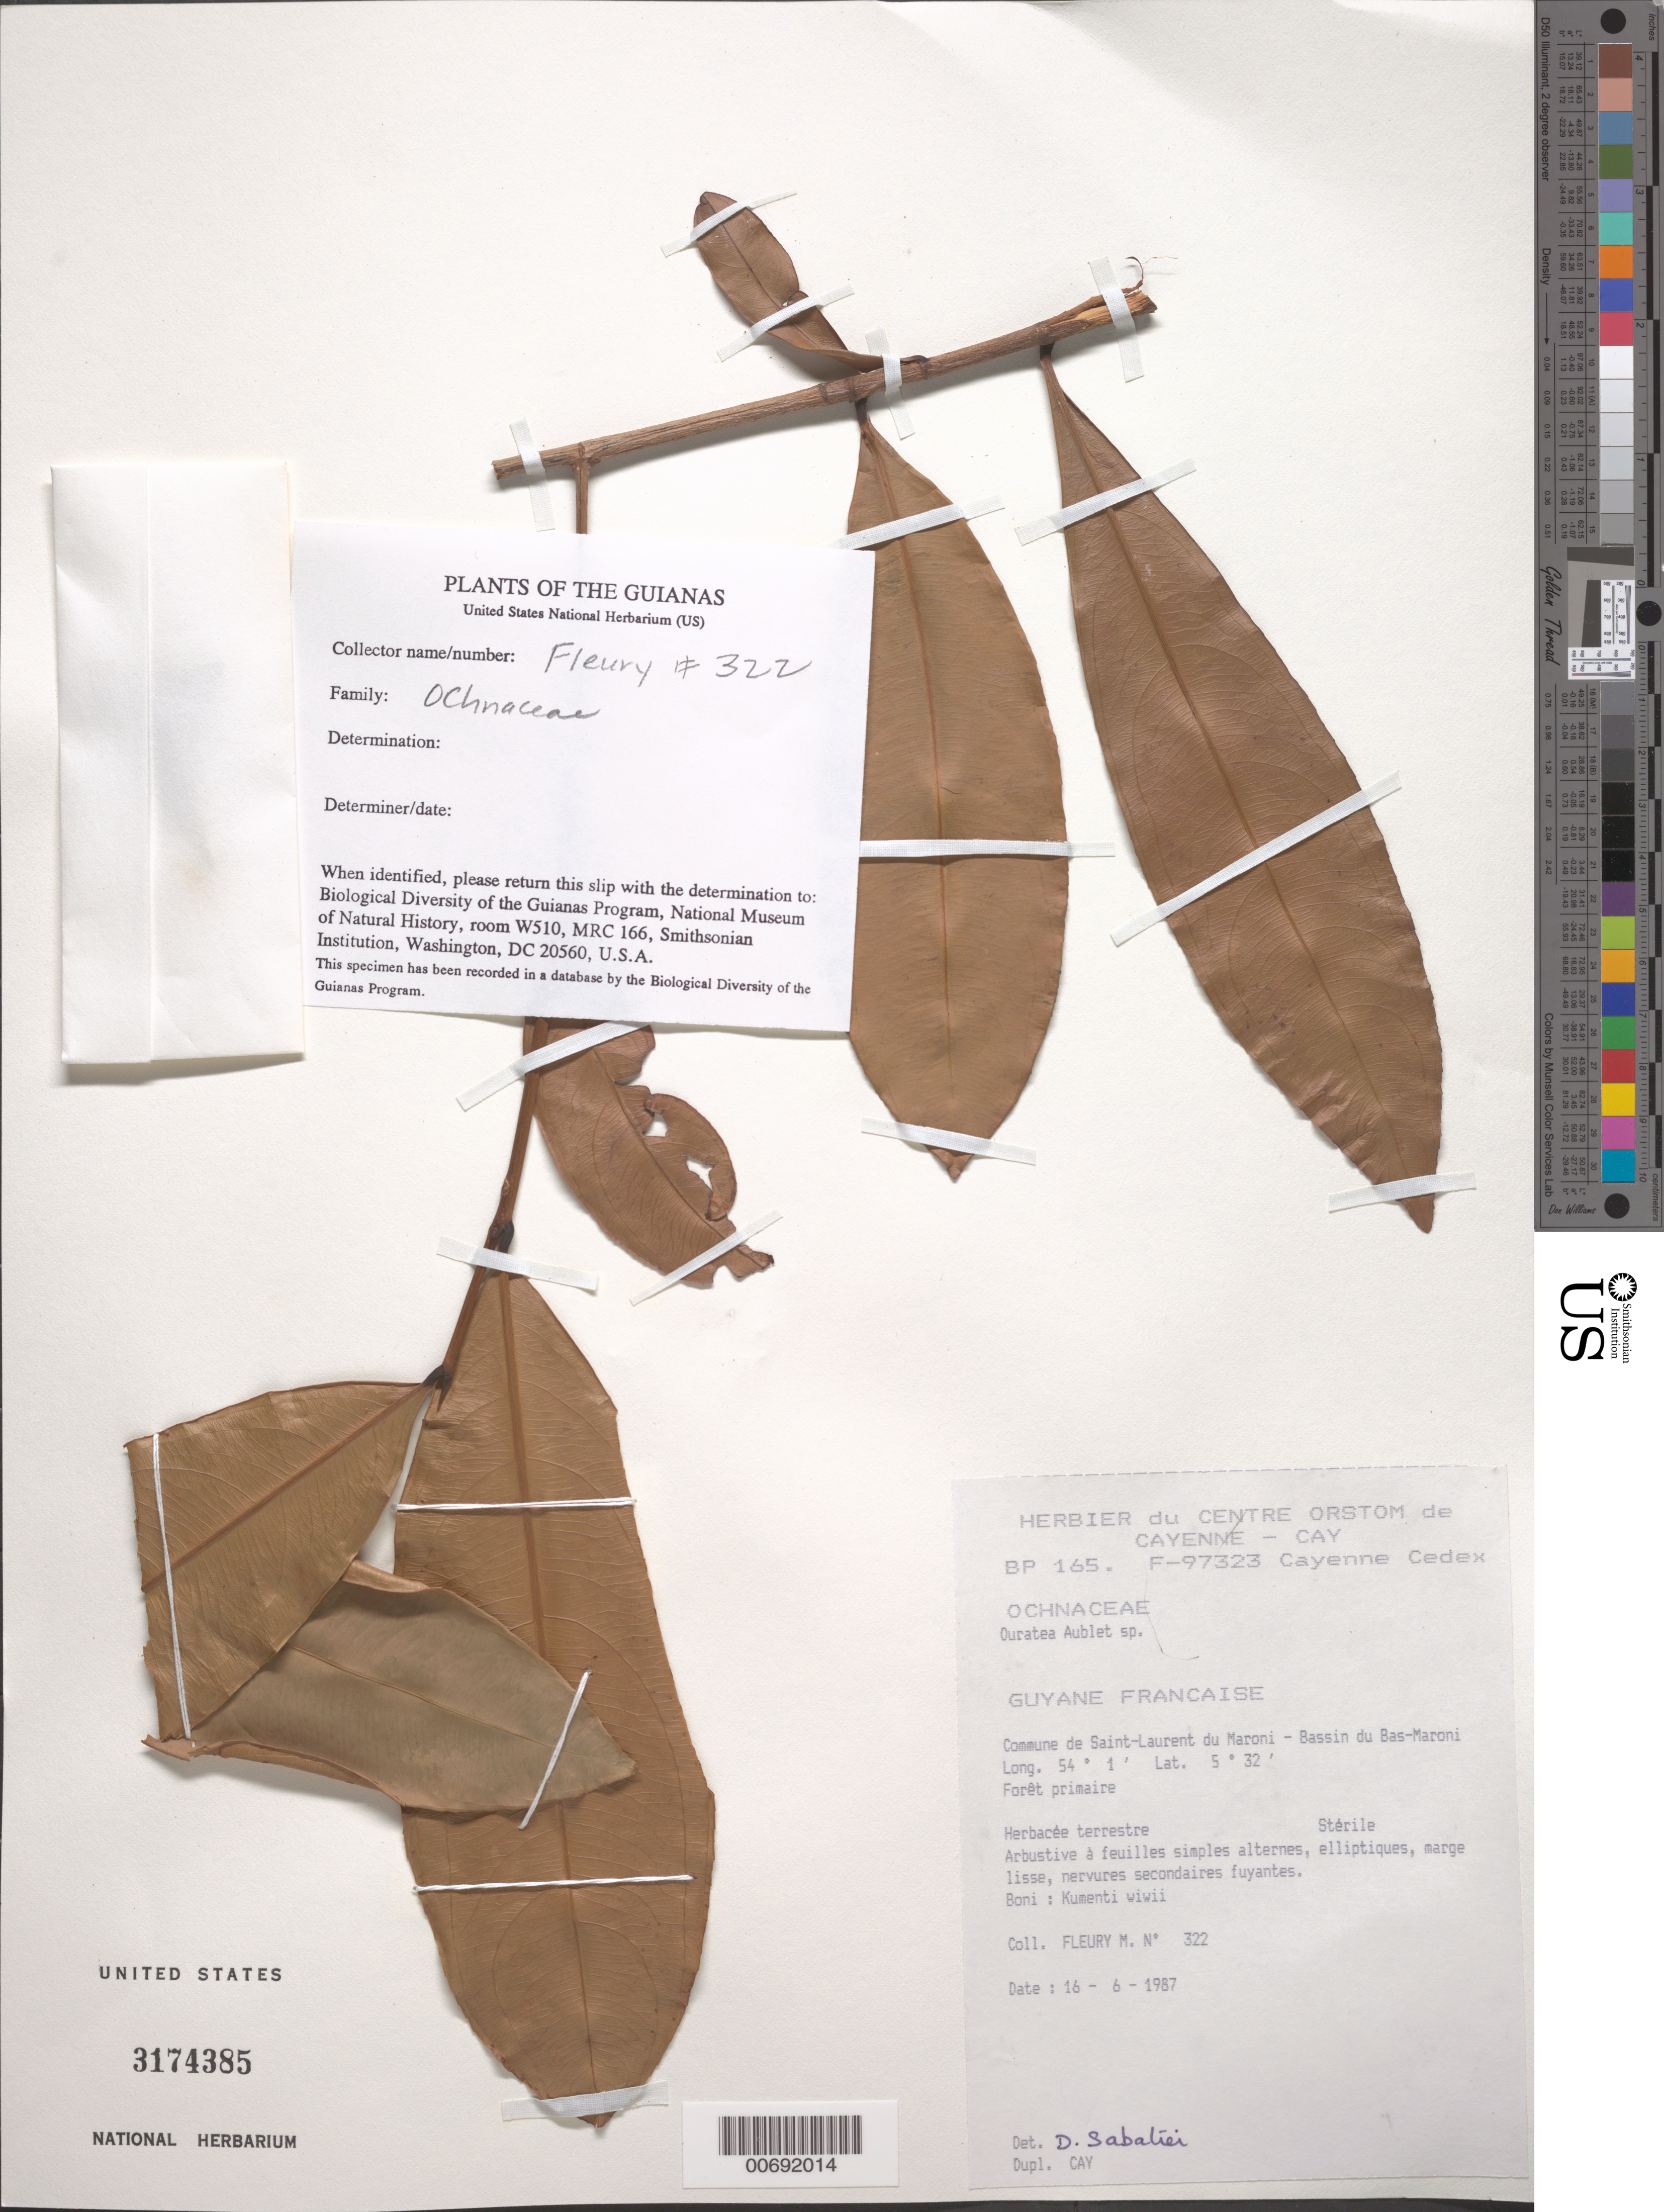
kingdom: Plantae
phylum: Tracheophyta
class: Magnoliopsida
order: Malpighiales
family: Ochnaceae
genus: Ouratea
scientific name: Ouratea sp.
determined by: Sabatier, D.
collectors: M. Fleury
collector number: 322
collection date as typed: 16-Jun-87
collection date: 1987-06-16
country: French Guiana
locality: Commune de Saint-Laurent du Maroni, Bassin du Bas-Maroni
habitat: Primary forest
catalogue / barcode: US 3174385